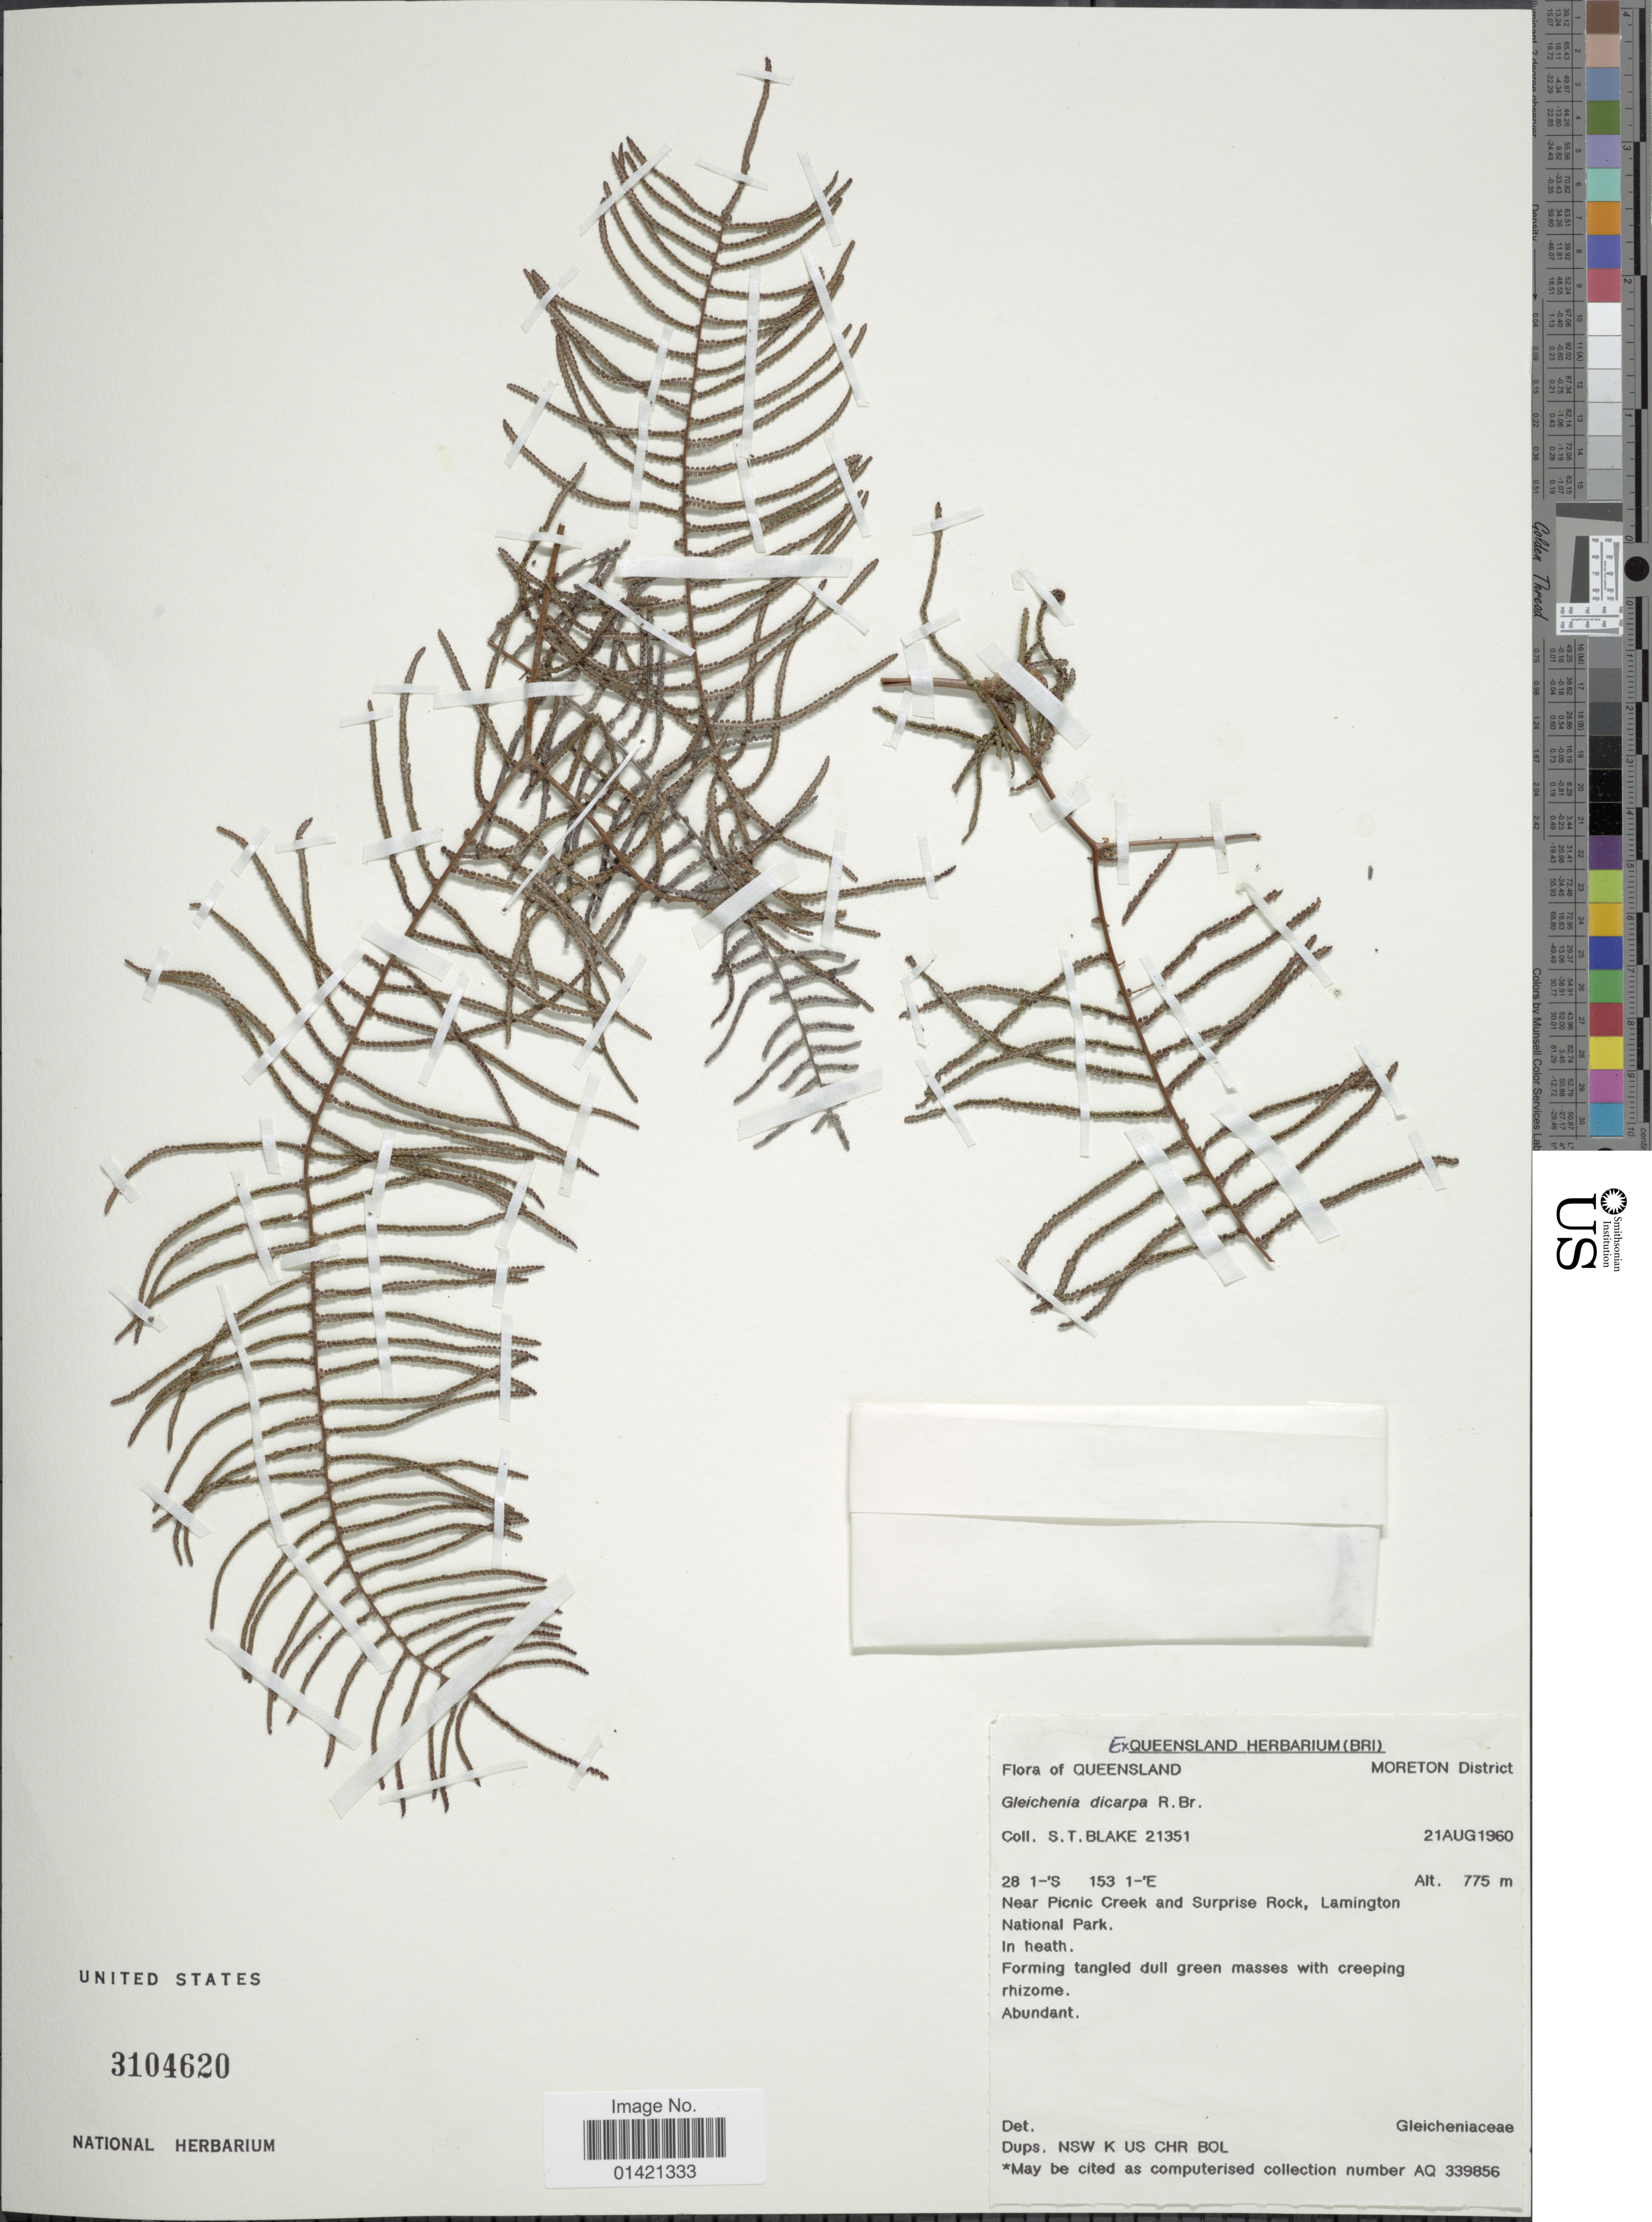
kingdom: Plantae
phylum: Tracheophyta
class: Polypodiopsida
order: Gleicheniales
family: Gleicheniaceae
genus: Gleichenia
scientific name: Gleichenia dicarpa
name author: R. Br.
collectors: S. T. Blake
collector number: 21351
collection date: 1960-08-21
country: Australia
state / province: Queensland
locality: Moreton District. Near Picnic Creek and Suprise Rock, Lamington National Park.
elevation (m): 775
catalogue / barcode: US 3104620